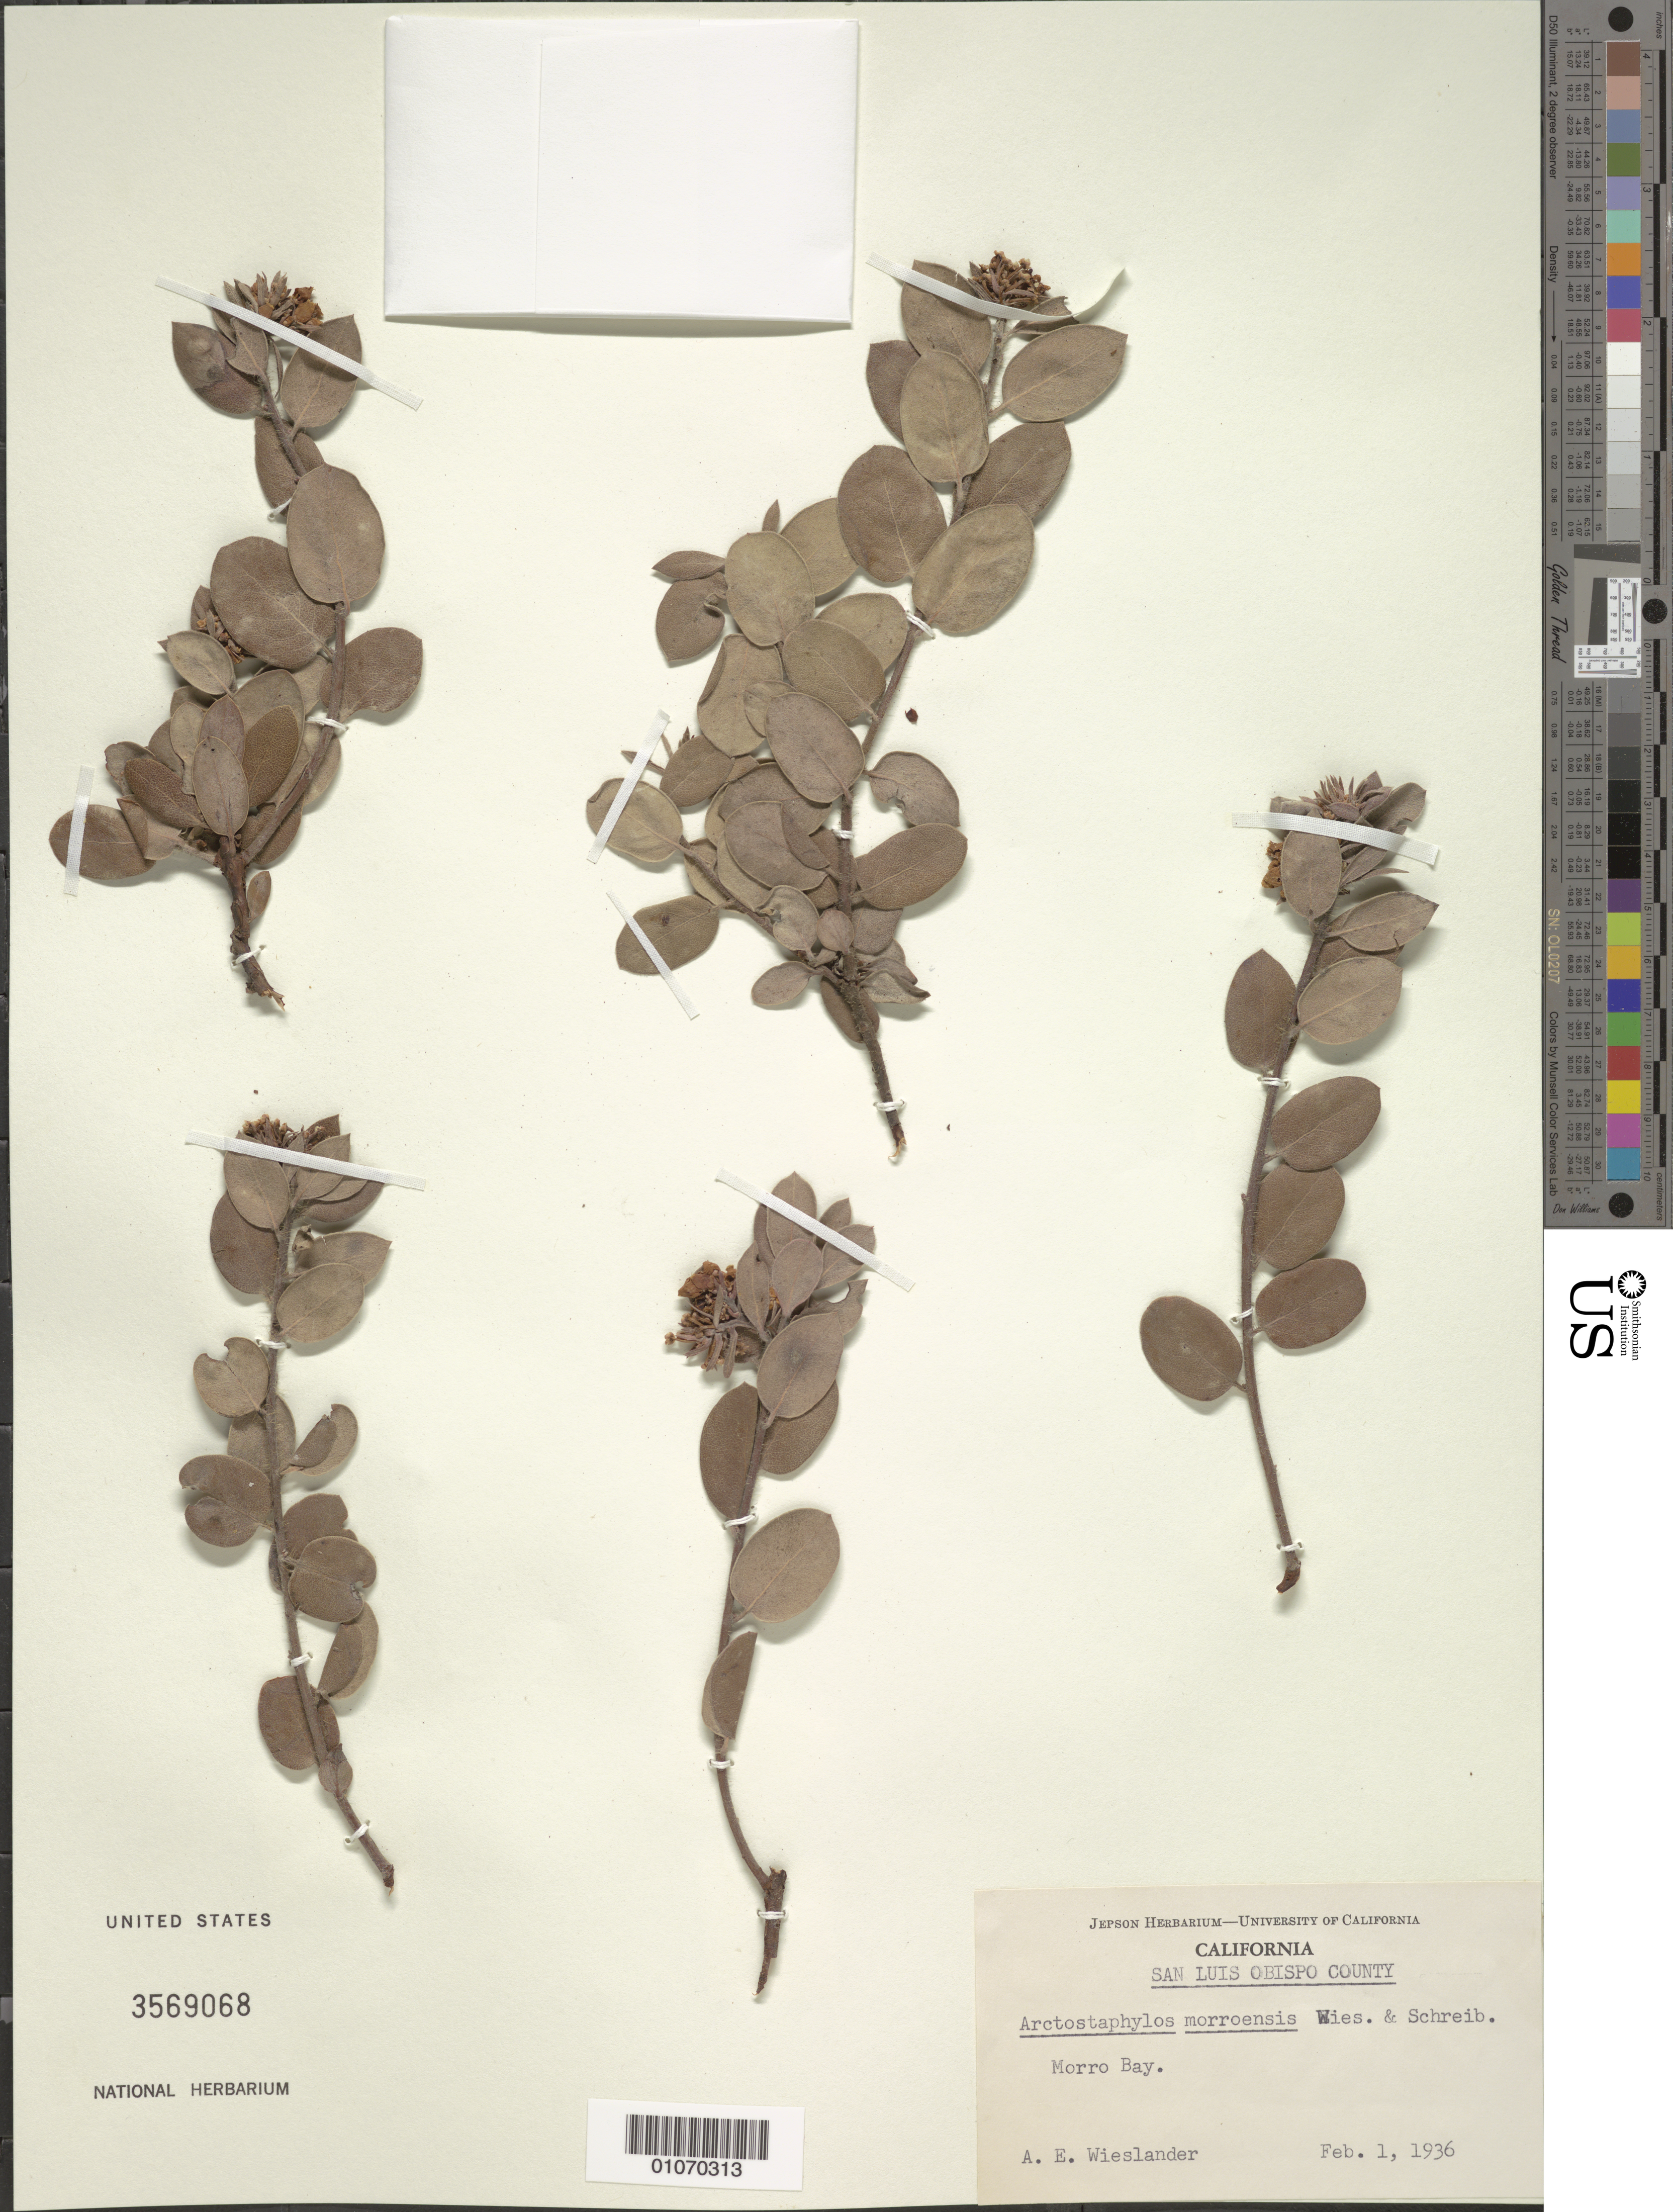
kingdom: Plantae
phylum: Tracheophyta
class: Magnoliopsida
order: Ericales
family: Ericaceae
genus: Arctostaphylos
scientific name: Arctostaphylos morroensis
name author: Wiesl. & B. Schreiber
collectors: A. E. Wieslander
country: United States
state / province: California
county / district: San Luis Obispo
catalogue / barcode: US 3569068